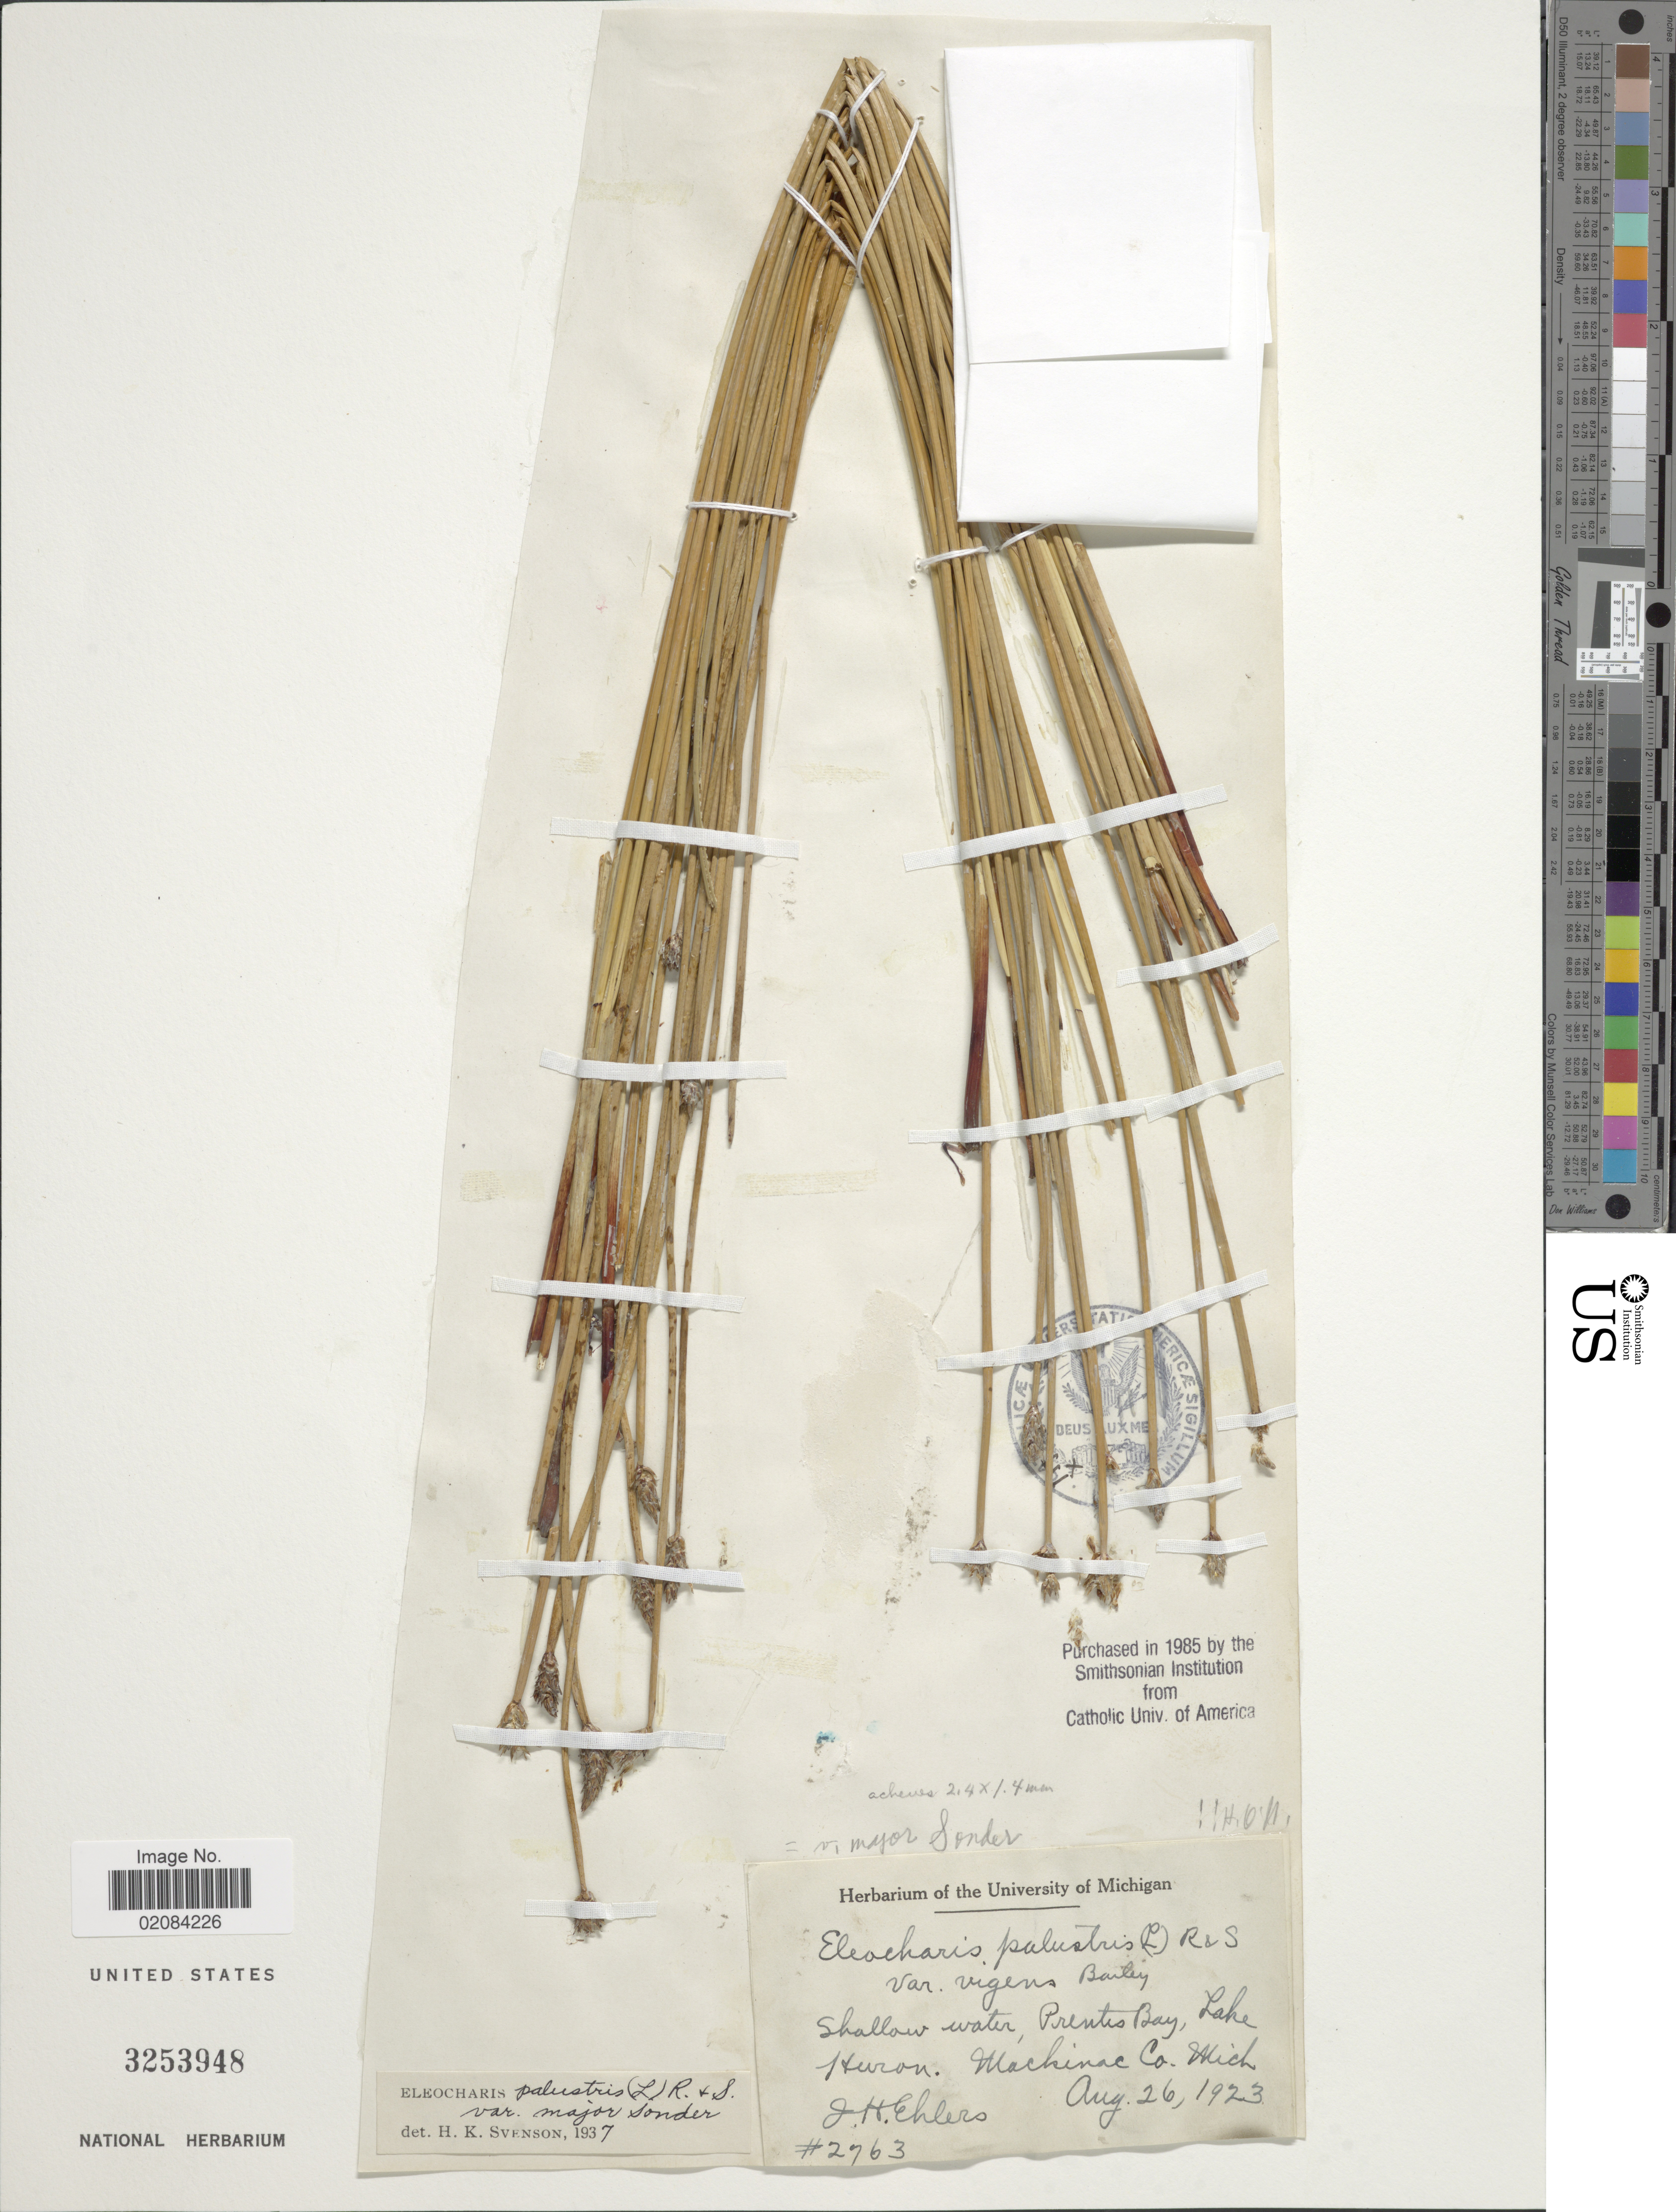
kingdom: Plantae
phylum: Tracheophyta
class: Liliopsida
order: Poales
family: Cyperaceae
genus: Eleocharis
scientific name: Eleocharis palustris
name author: (L.) Roem. & Schult.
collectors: J. H. Ehlers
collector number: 2763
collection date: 1923-08-26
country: United States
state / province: Michigan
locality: Shallow water, Pretes bay, Lake Huron.Machinac Co. Mich.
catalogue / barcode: US 3253948